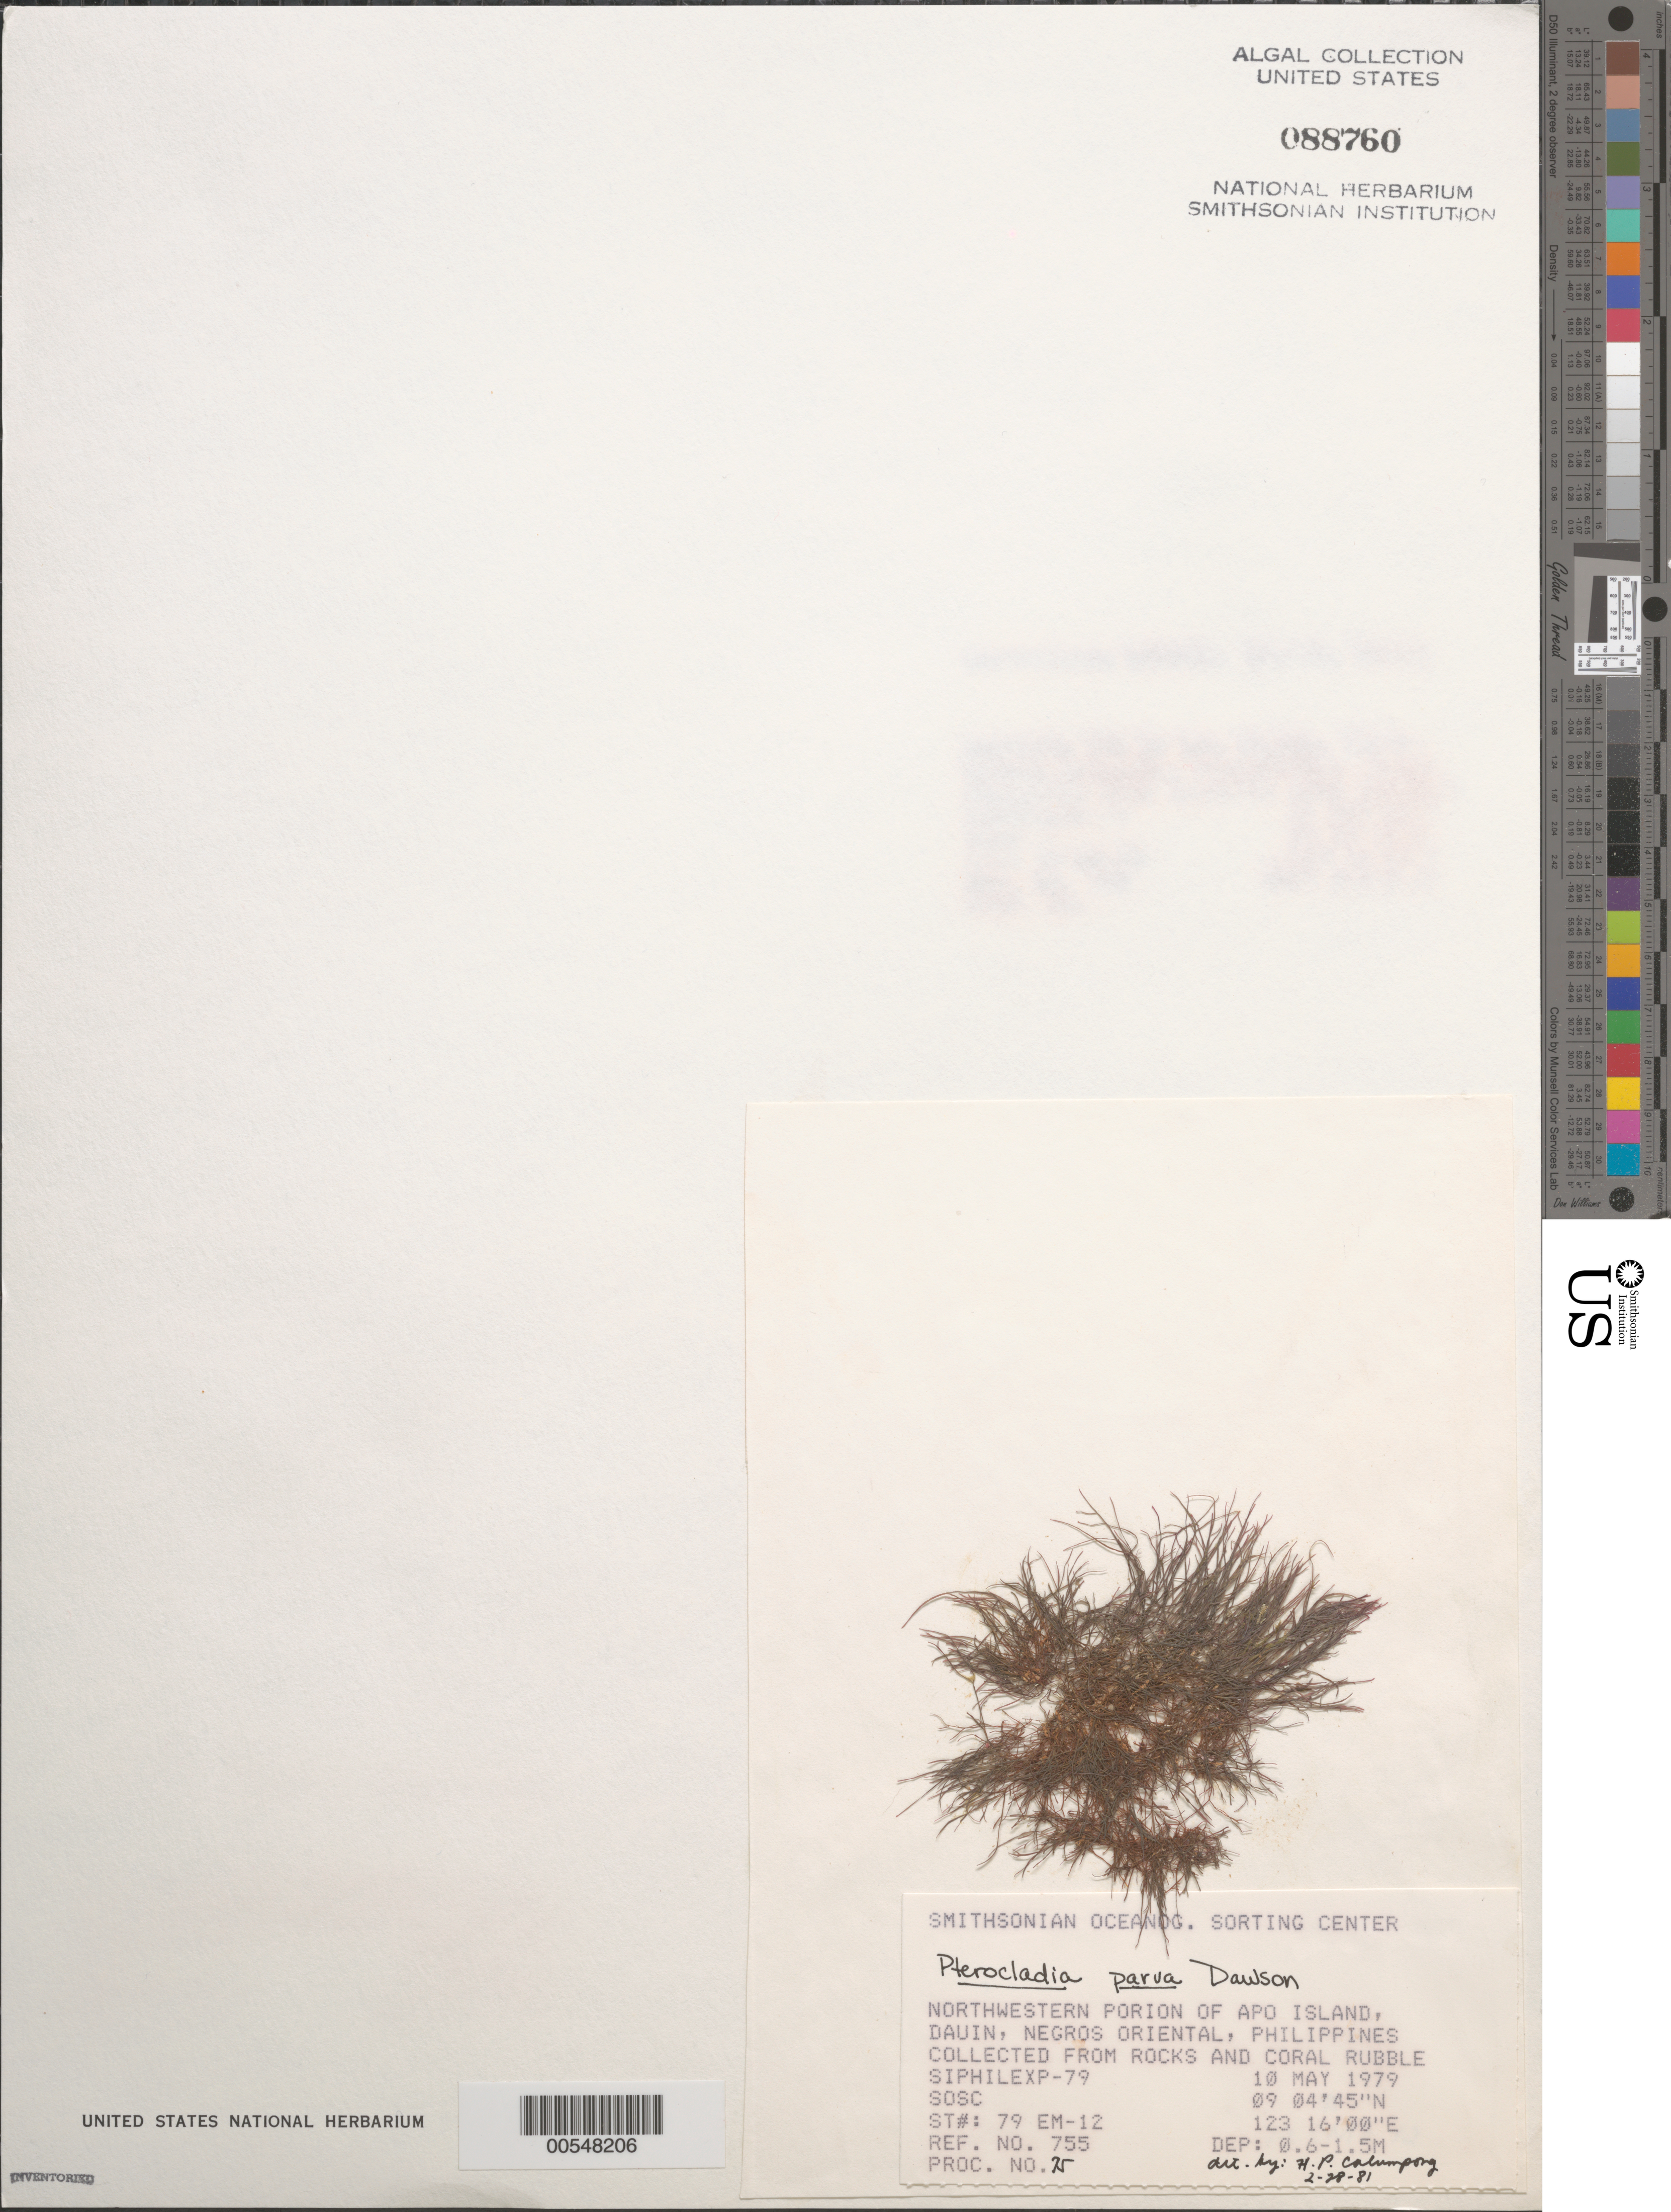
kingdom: Plantae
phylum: Rhodophyta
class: Florideophyceae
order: Gelidiales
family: Pterocladiaceae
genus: Pterocladia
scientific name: Pterocladia parva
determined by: Calumpong, H. P.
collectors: SOSC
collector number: Station 79 Em-12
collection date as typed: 10 May 1979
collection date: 1979-05-10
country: Philippines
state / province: Central Visayas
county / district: Negros Oriental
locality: Apo island, dauin, negros oriental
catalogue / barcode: US 88760